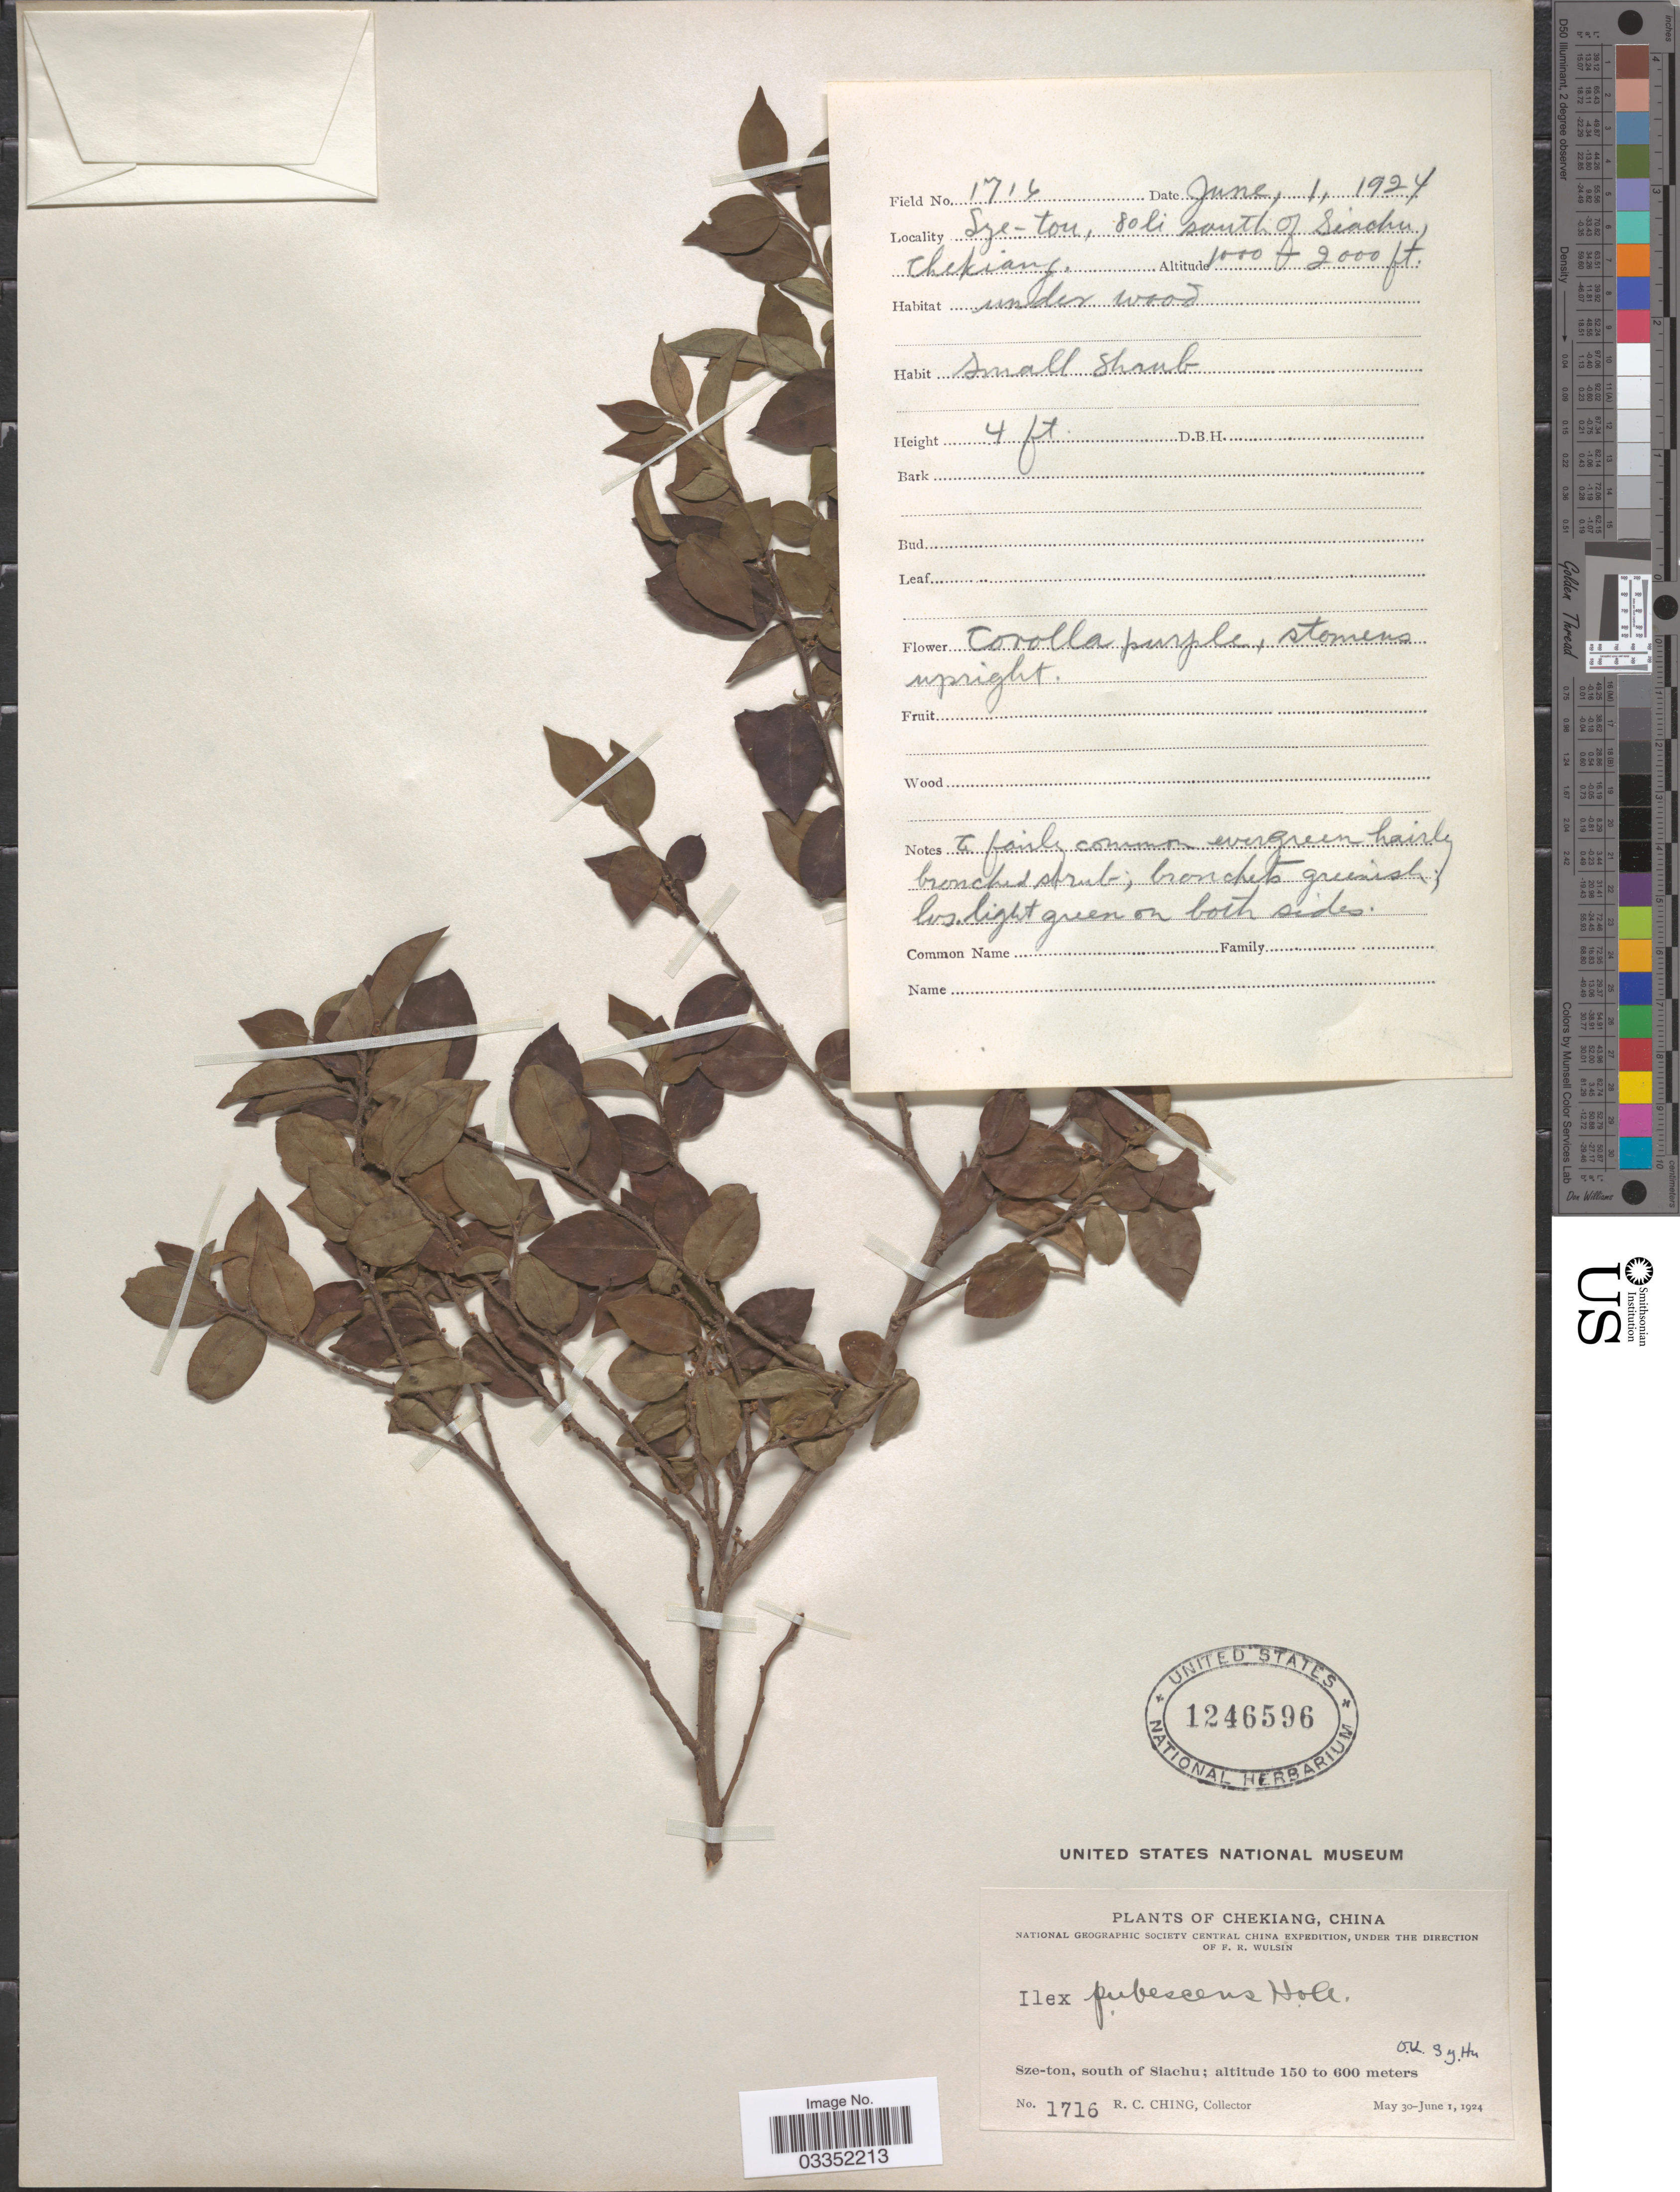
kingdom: Plantae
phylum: Tracheophyta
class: Magnoliopsida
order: Aquifoliales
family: Aquifoliaceae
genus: Ilex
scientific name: Ilex pubescens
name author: Hook. & Arn.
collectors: R. C. Ching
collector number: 1716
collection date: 1924-06-01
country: China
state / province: Zhejiang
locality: Chekiang, Sze-ton, 80 li south of Siachu.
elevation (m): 305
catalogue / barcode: US 1246596